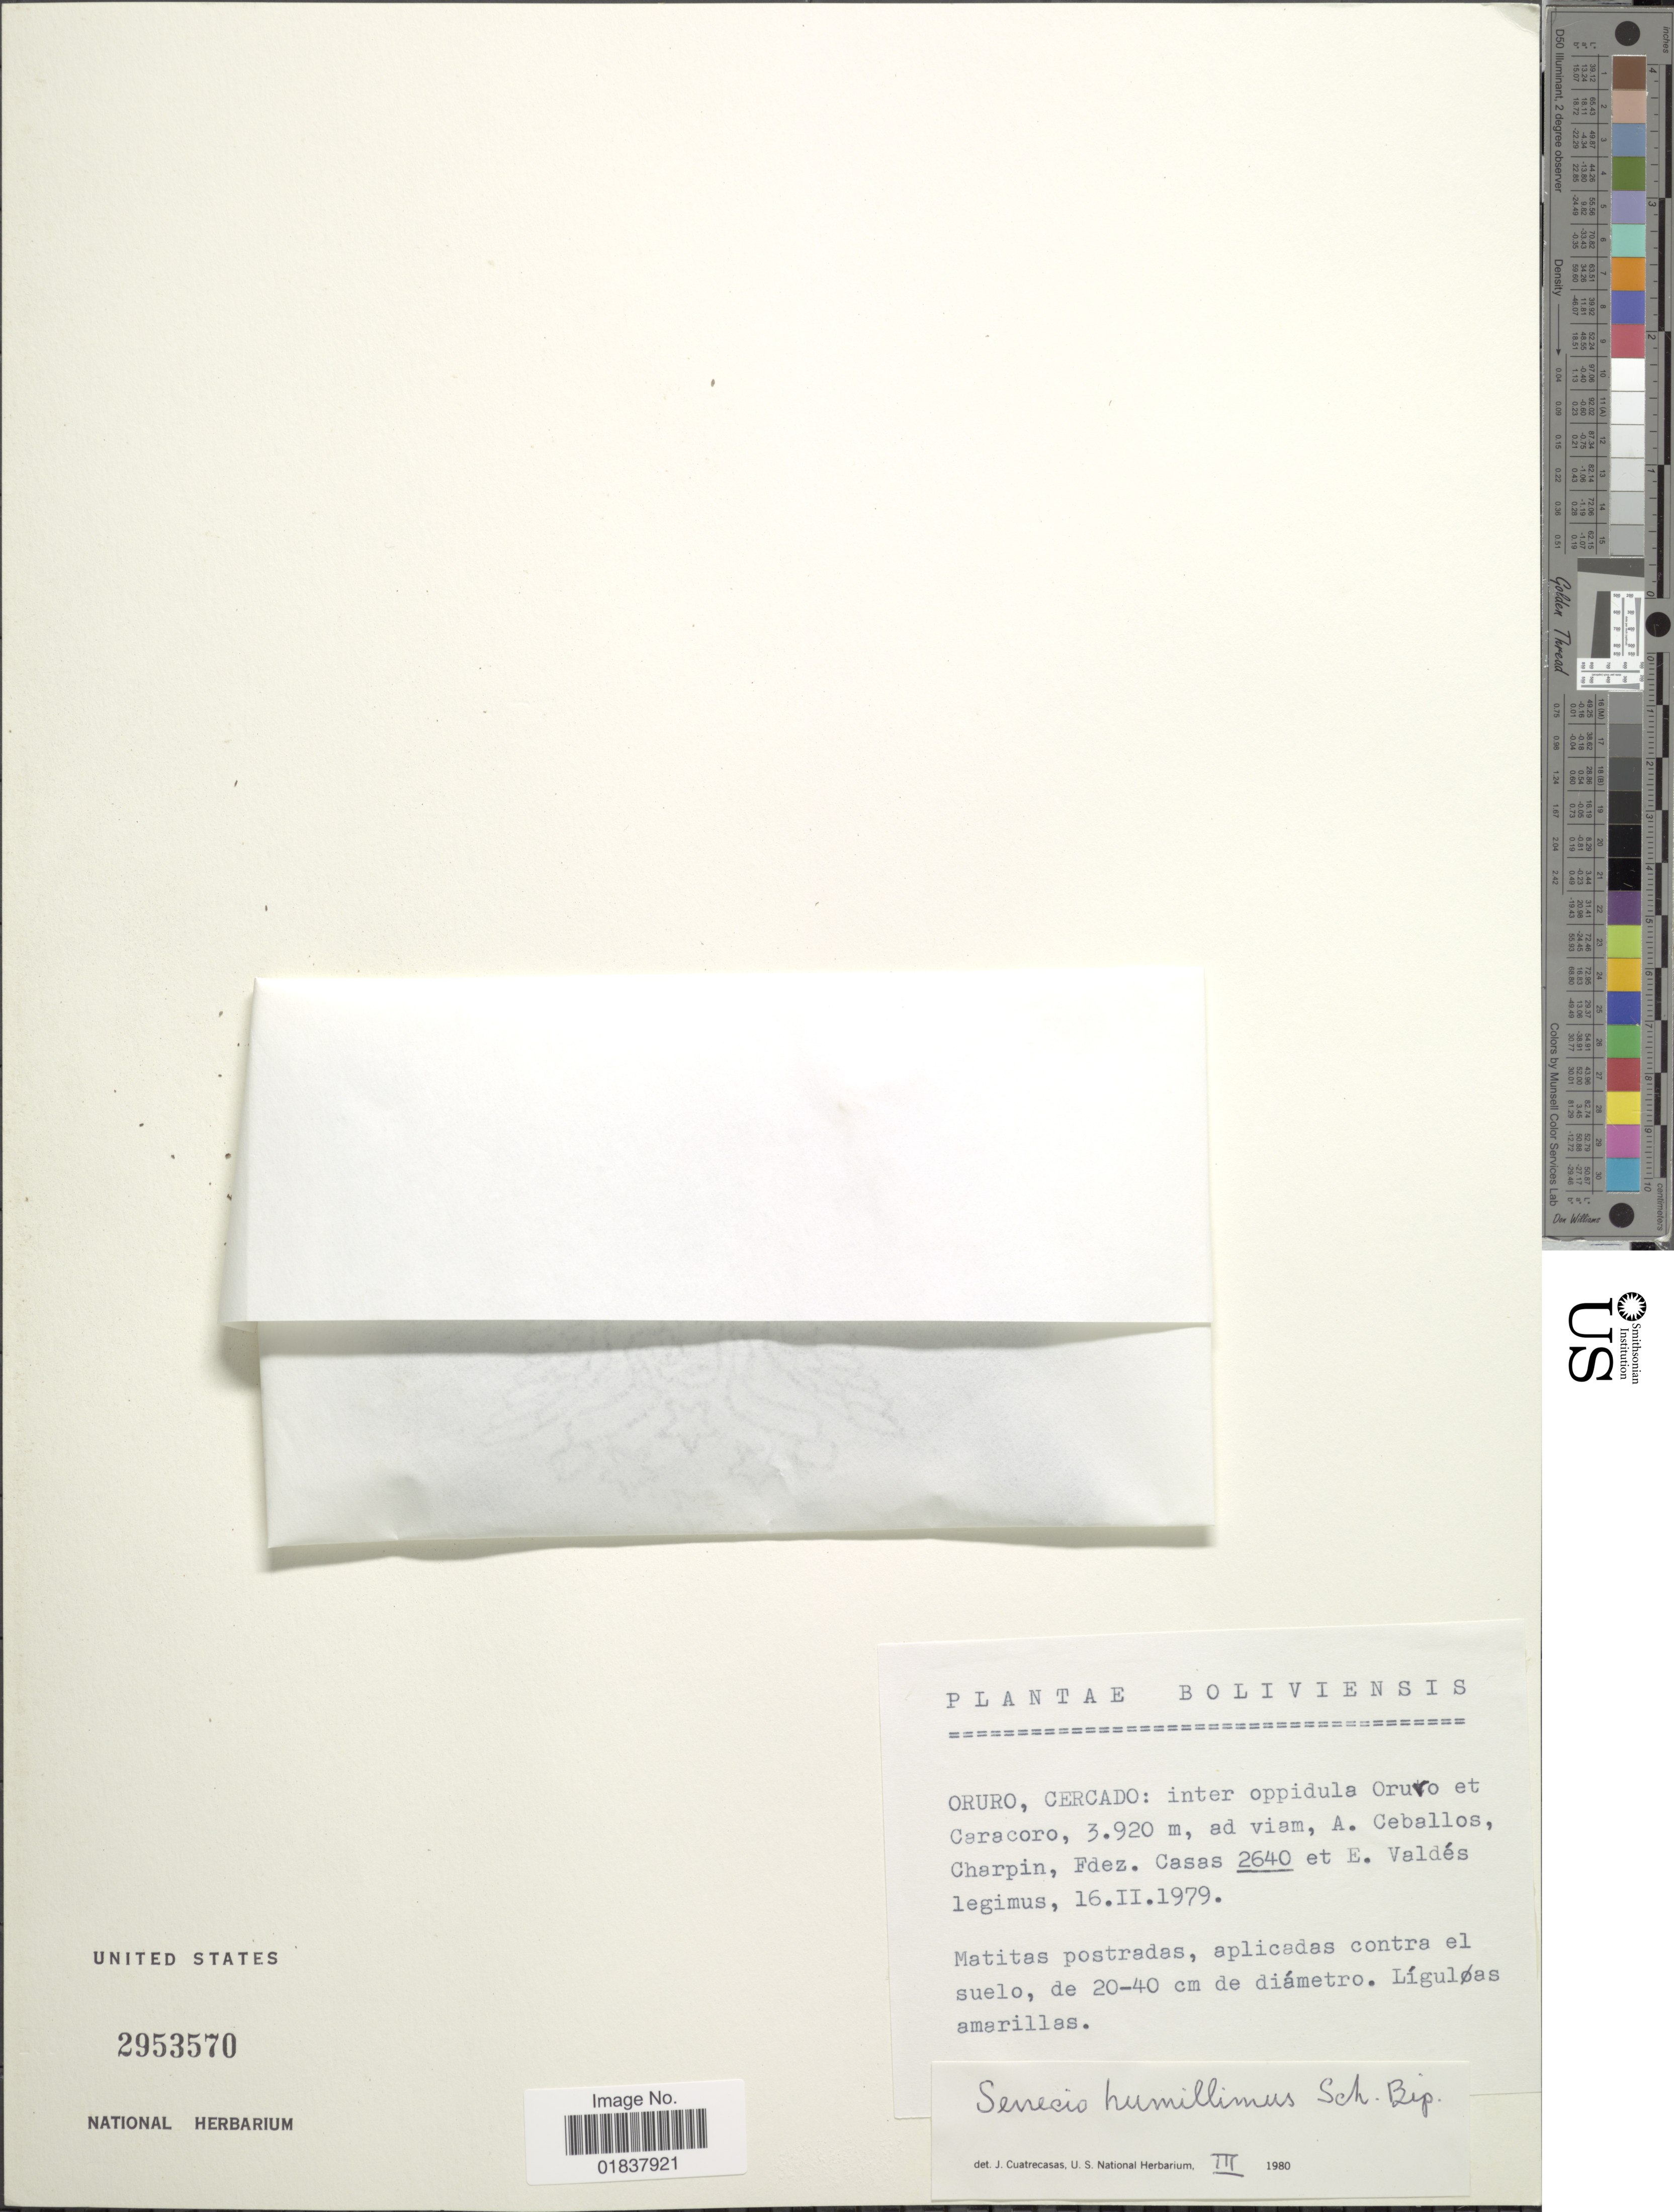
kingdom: Plantae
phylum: Tracheophyta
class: Magnoliopsida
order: Asterales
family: Asteraceae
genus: Senecio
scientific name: Senecio humillimus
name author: Sch. Bip.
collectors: A. Ceballos, Charpin, F. Casas & E. Valdés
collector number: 2640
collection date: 1979-02-16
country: Bolivia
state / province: Oruro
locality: Cercado, inter oppidula Ouruo et Caracoro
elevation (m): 3920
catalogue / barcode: US 2953570